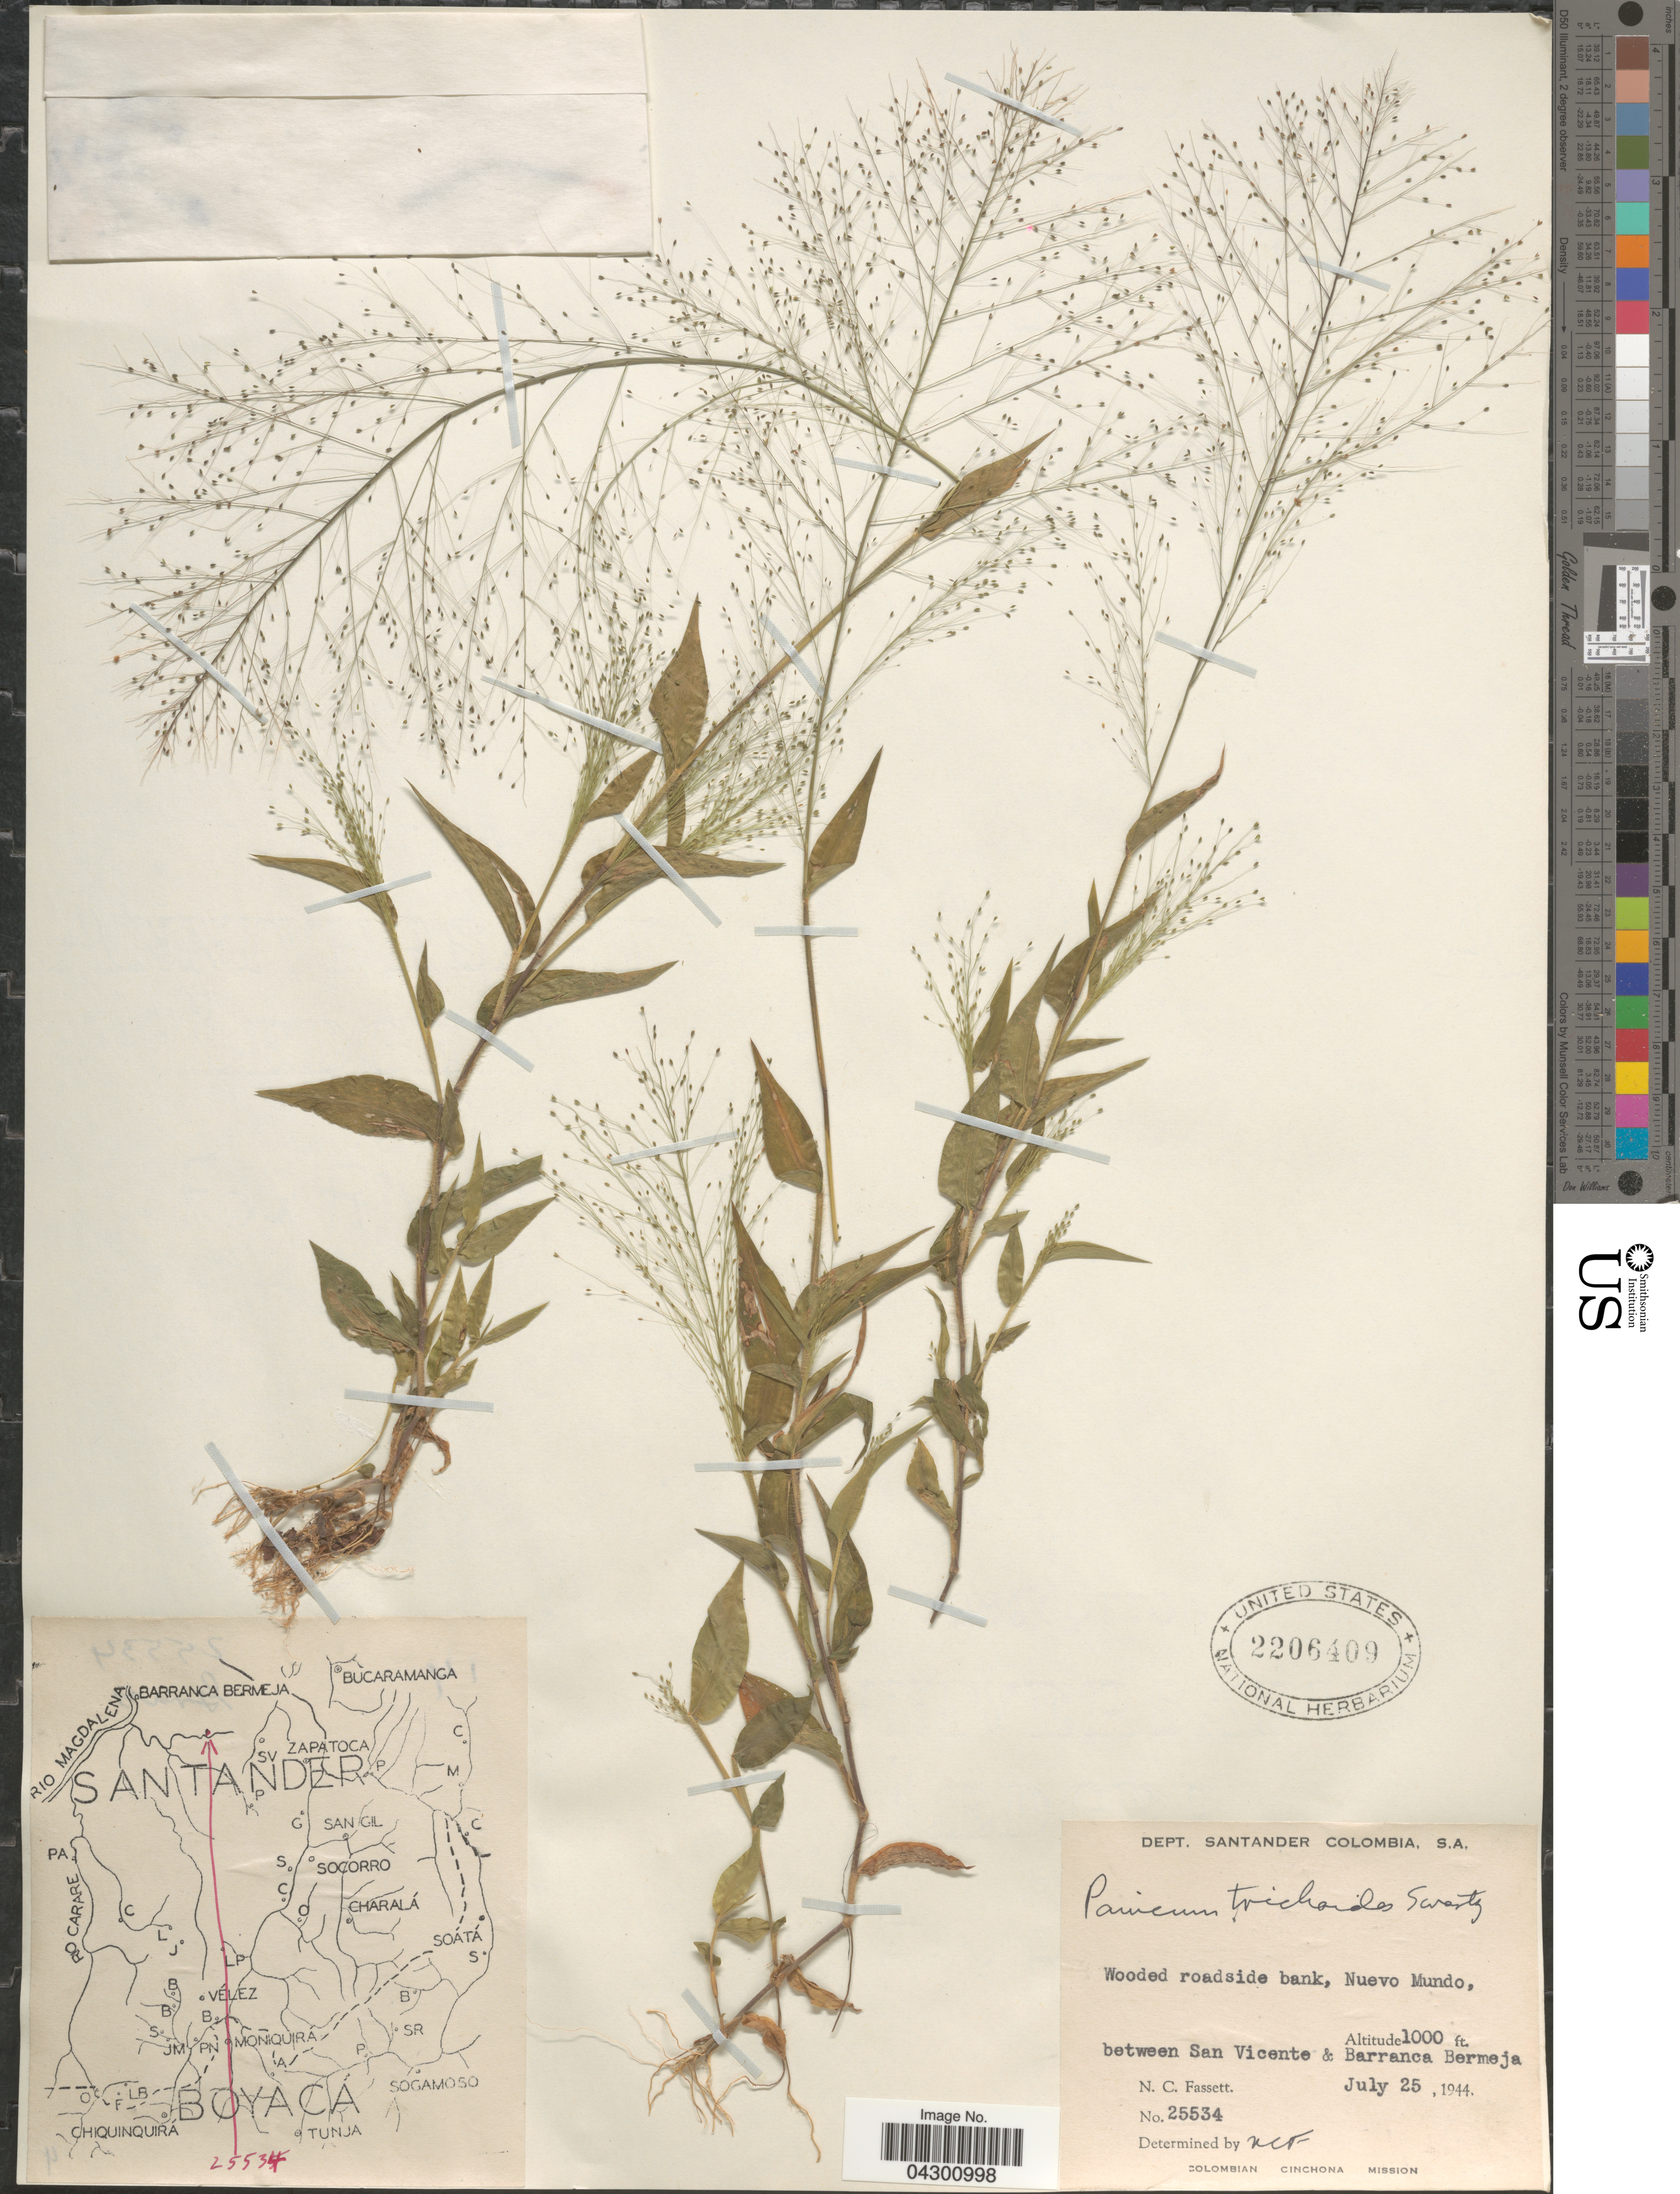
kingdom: Plantae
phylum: Tracheophyta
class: Liliopsida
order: Poales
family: Poaceae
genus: Panicum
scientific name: Panicum trichoides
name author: Sw.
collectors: N. C. Fassett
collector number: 25534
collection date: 1944-07-25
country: Colombia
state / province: Santander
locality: Dept. Santander. Nuevo Mundo, between San Vicente & Barranca Bermeja. Colombian Cinchona Mission.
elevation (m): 305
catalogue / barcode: US 2206409